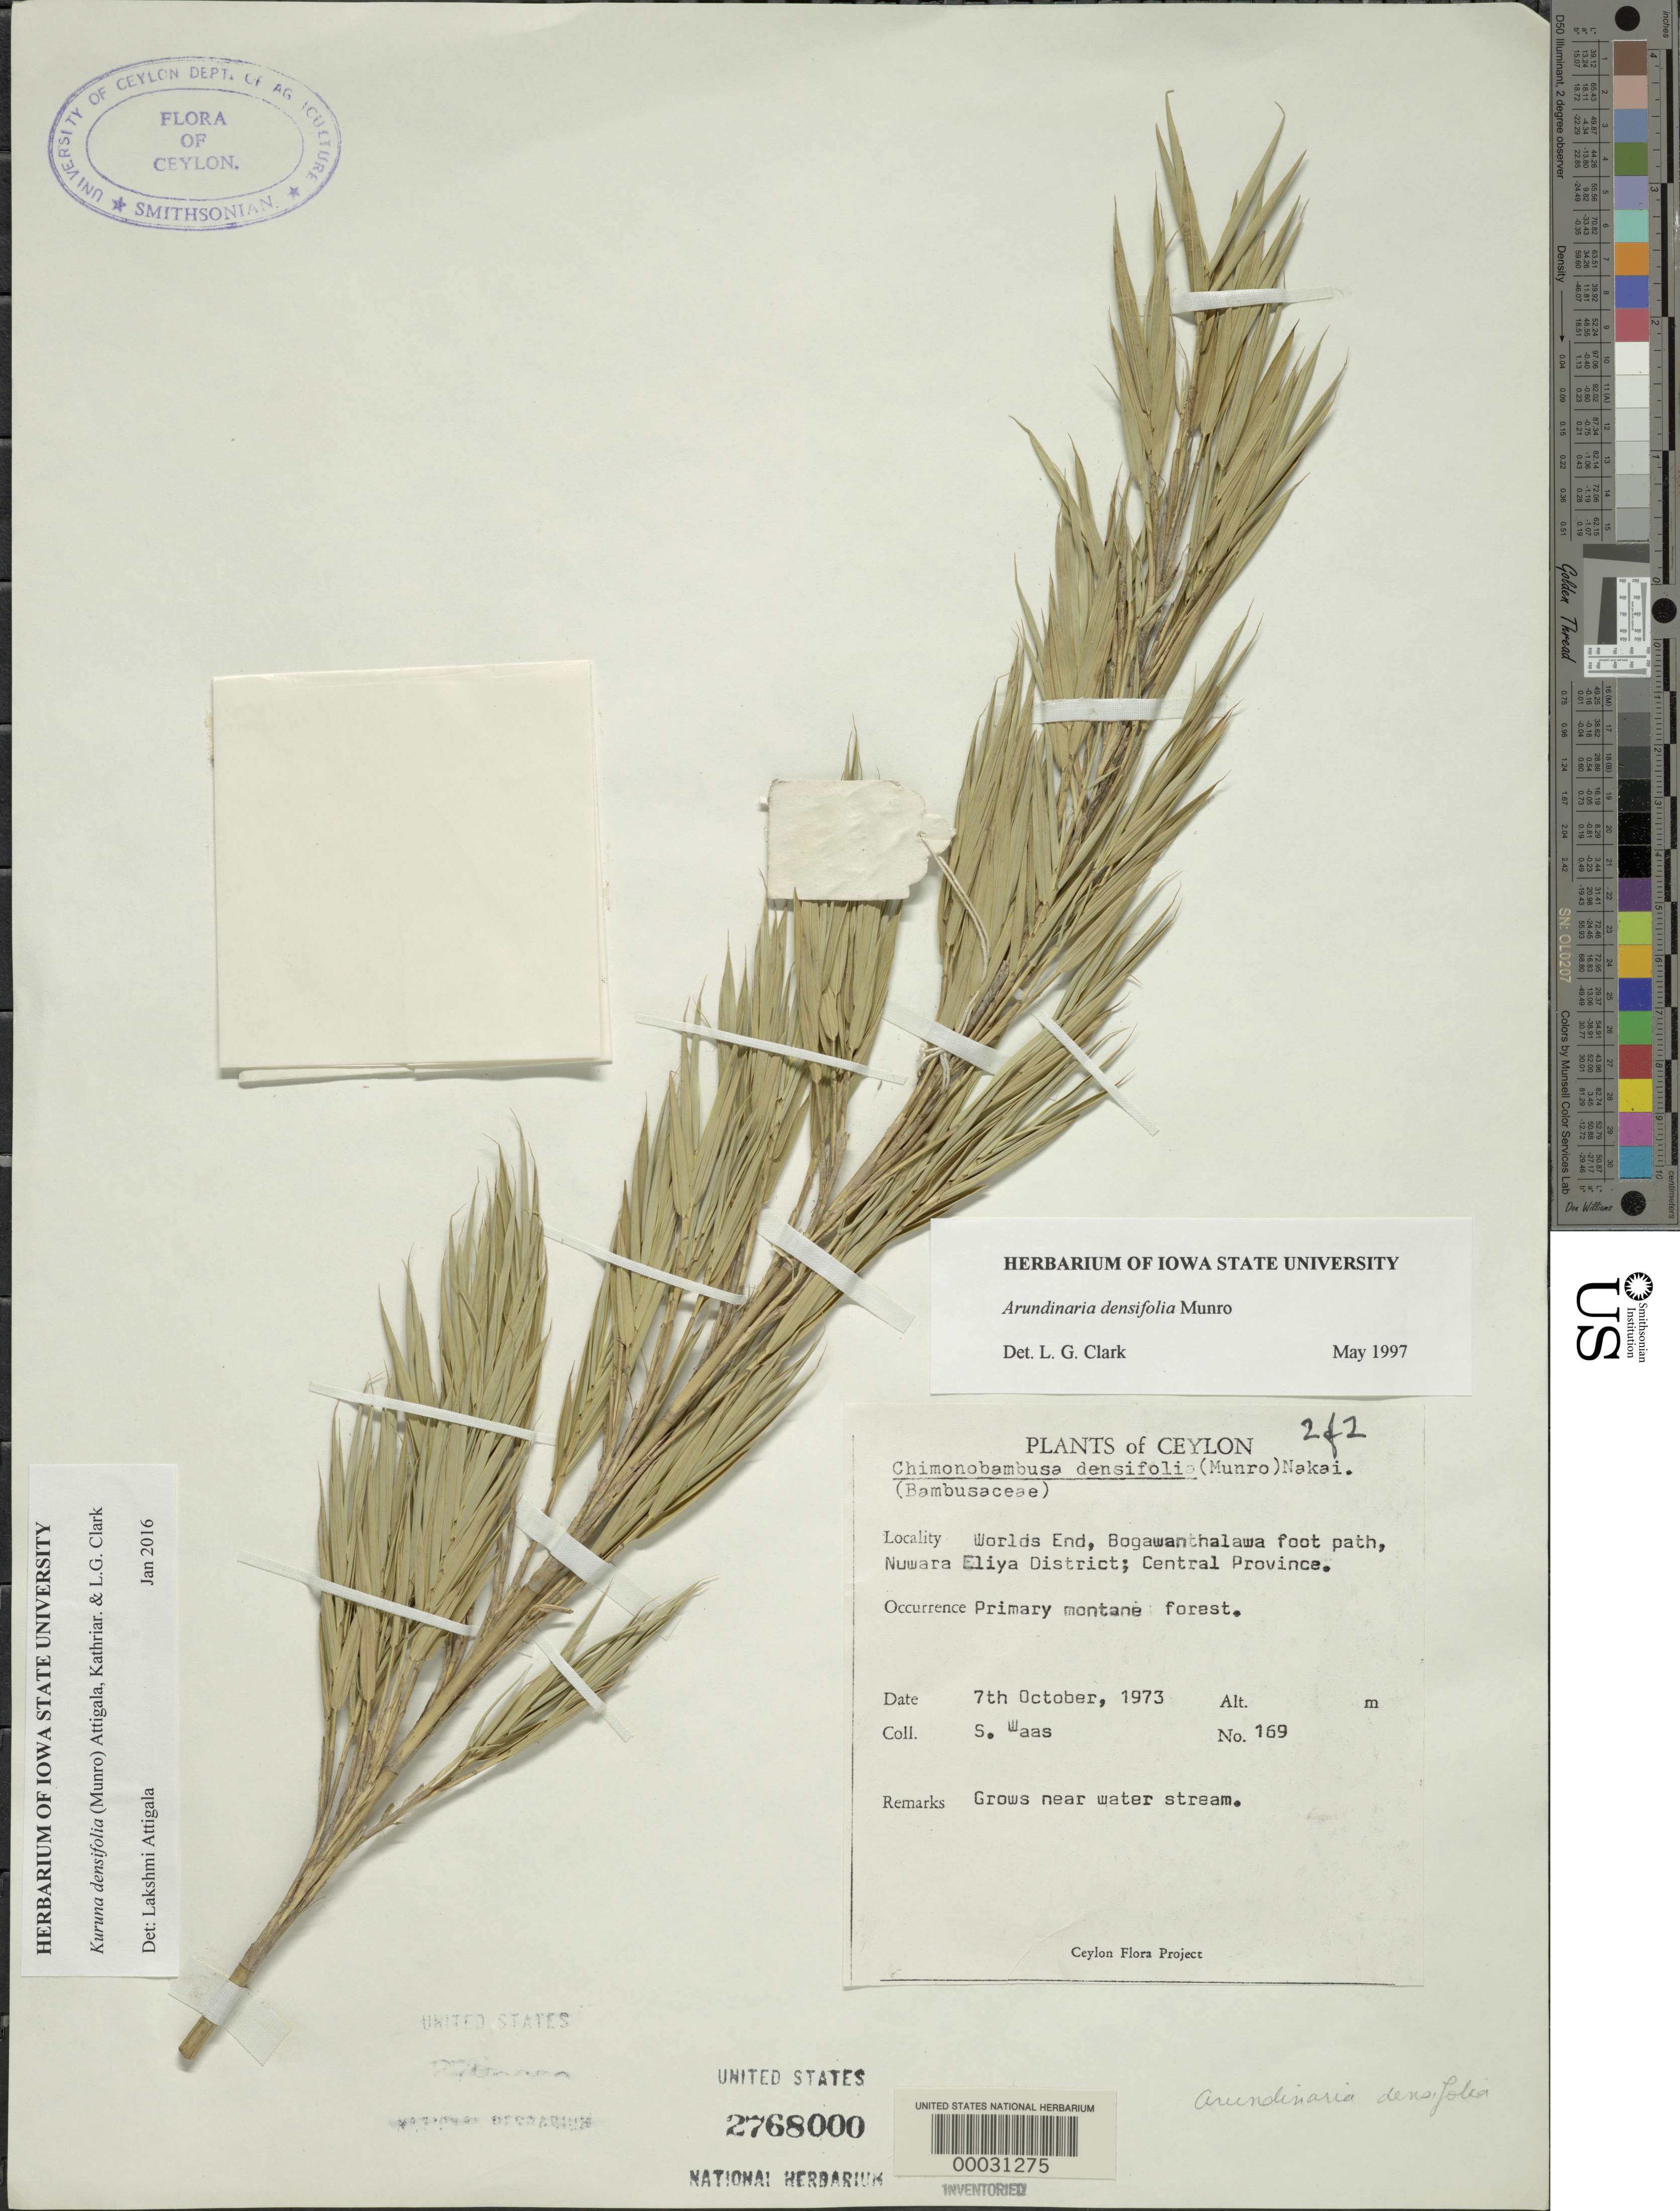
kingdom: Plantae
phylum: Tracheophyta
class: Liliopsida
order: Poales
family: Poaceae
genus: Kuruna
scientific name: Kuruna densifolia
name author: (Munro) Attigala et al.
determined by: Attigala, L.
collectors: S. Waas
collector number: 169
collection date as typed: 07 Oct 1973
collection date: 1973-10-07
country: Sri Lanka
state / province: Central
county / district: Nuwara Eliya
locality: Worlds end, bogawanthalawa footpath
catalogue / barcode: US 2768000